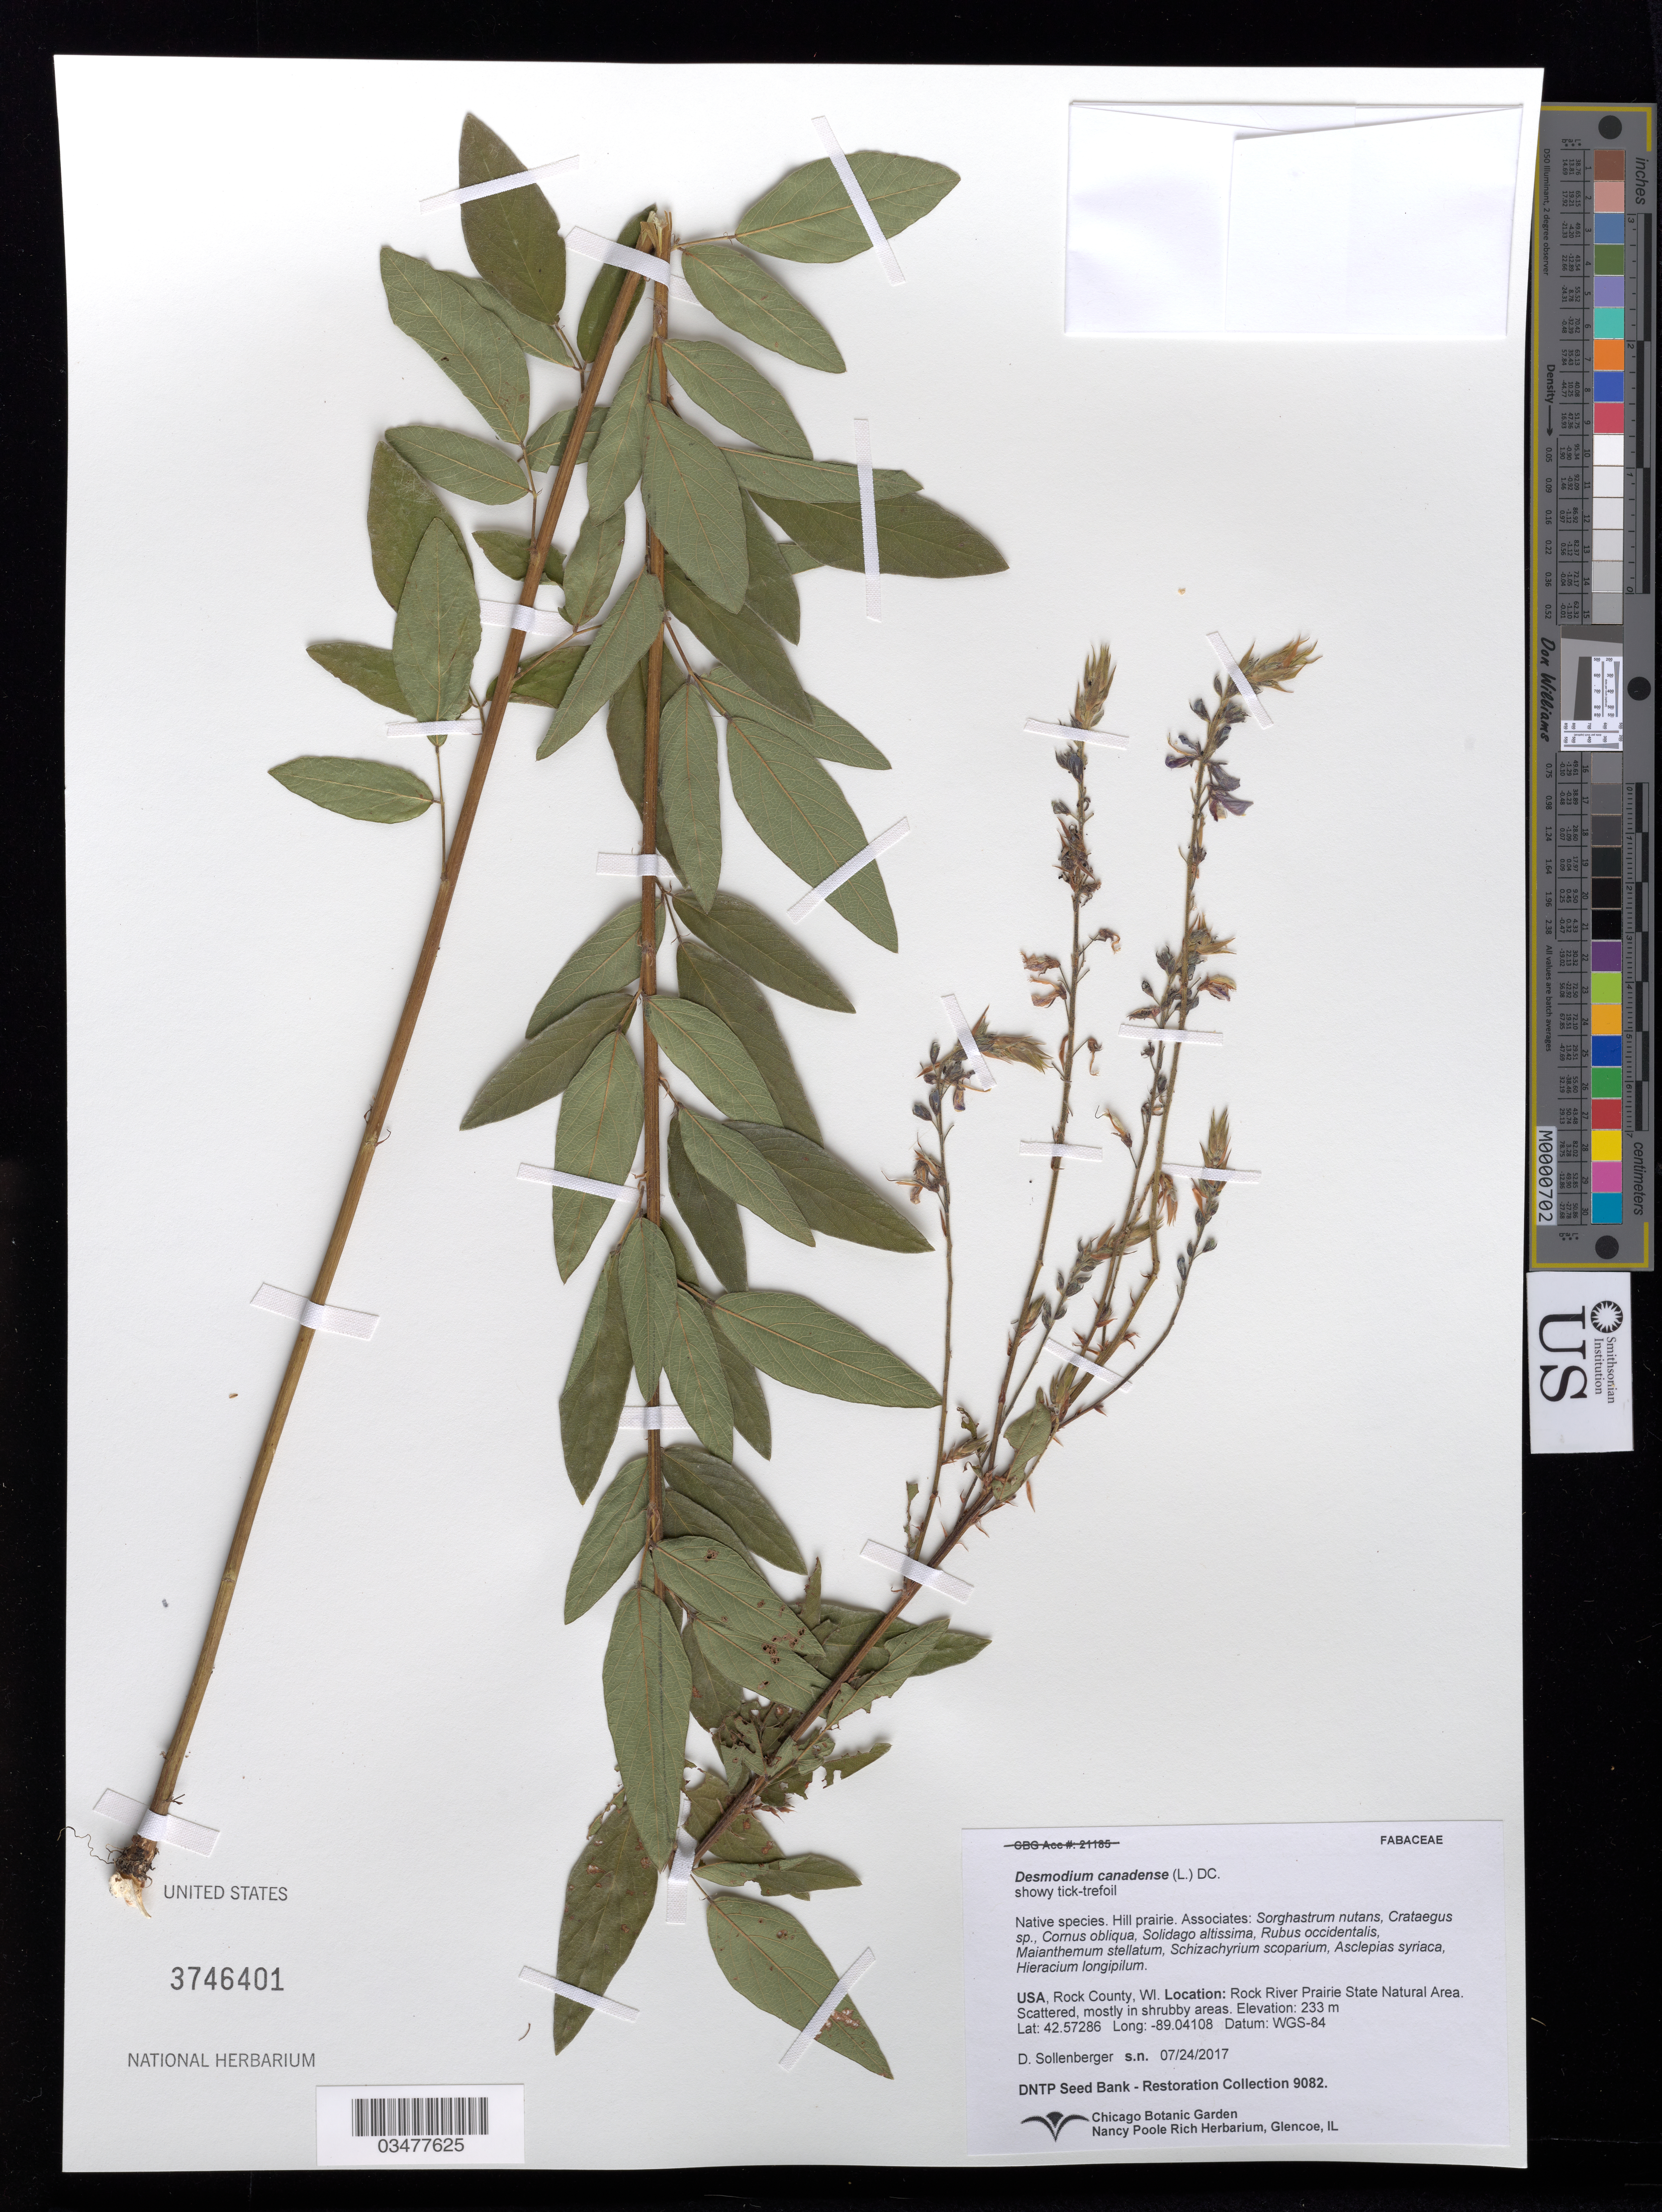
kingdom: Plantae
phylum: Tracheophyta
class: Magnoliopsida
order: Fabales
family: Fabaceae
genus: Desmodium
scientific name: Desmodium canadense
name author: (L.) DC.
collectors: D. Sollenberger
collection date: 2017-07-24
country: United States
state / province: Wisconsin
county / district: Rock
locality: Rock River Prairie State Natural Area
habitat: Hill prairie. With Cornus obliqua, Solidago altissima, Rubus occidentalis, etc.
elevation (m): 71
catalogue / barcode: US 3746401